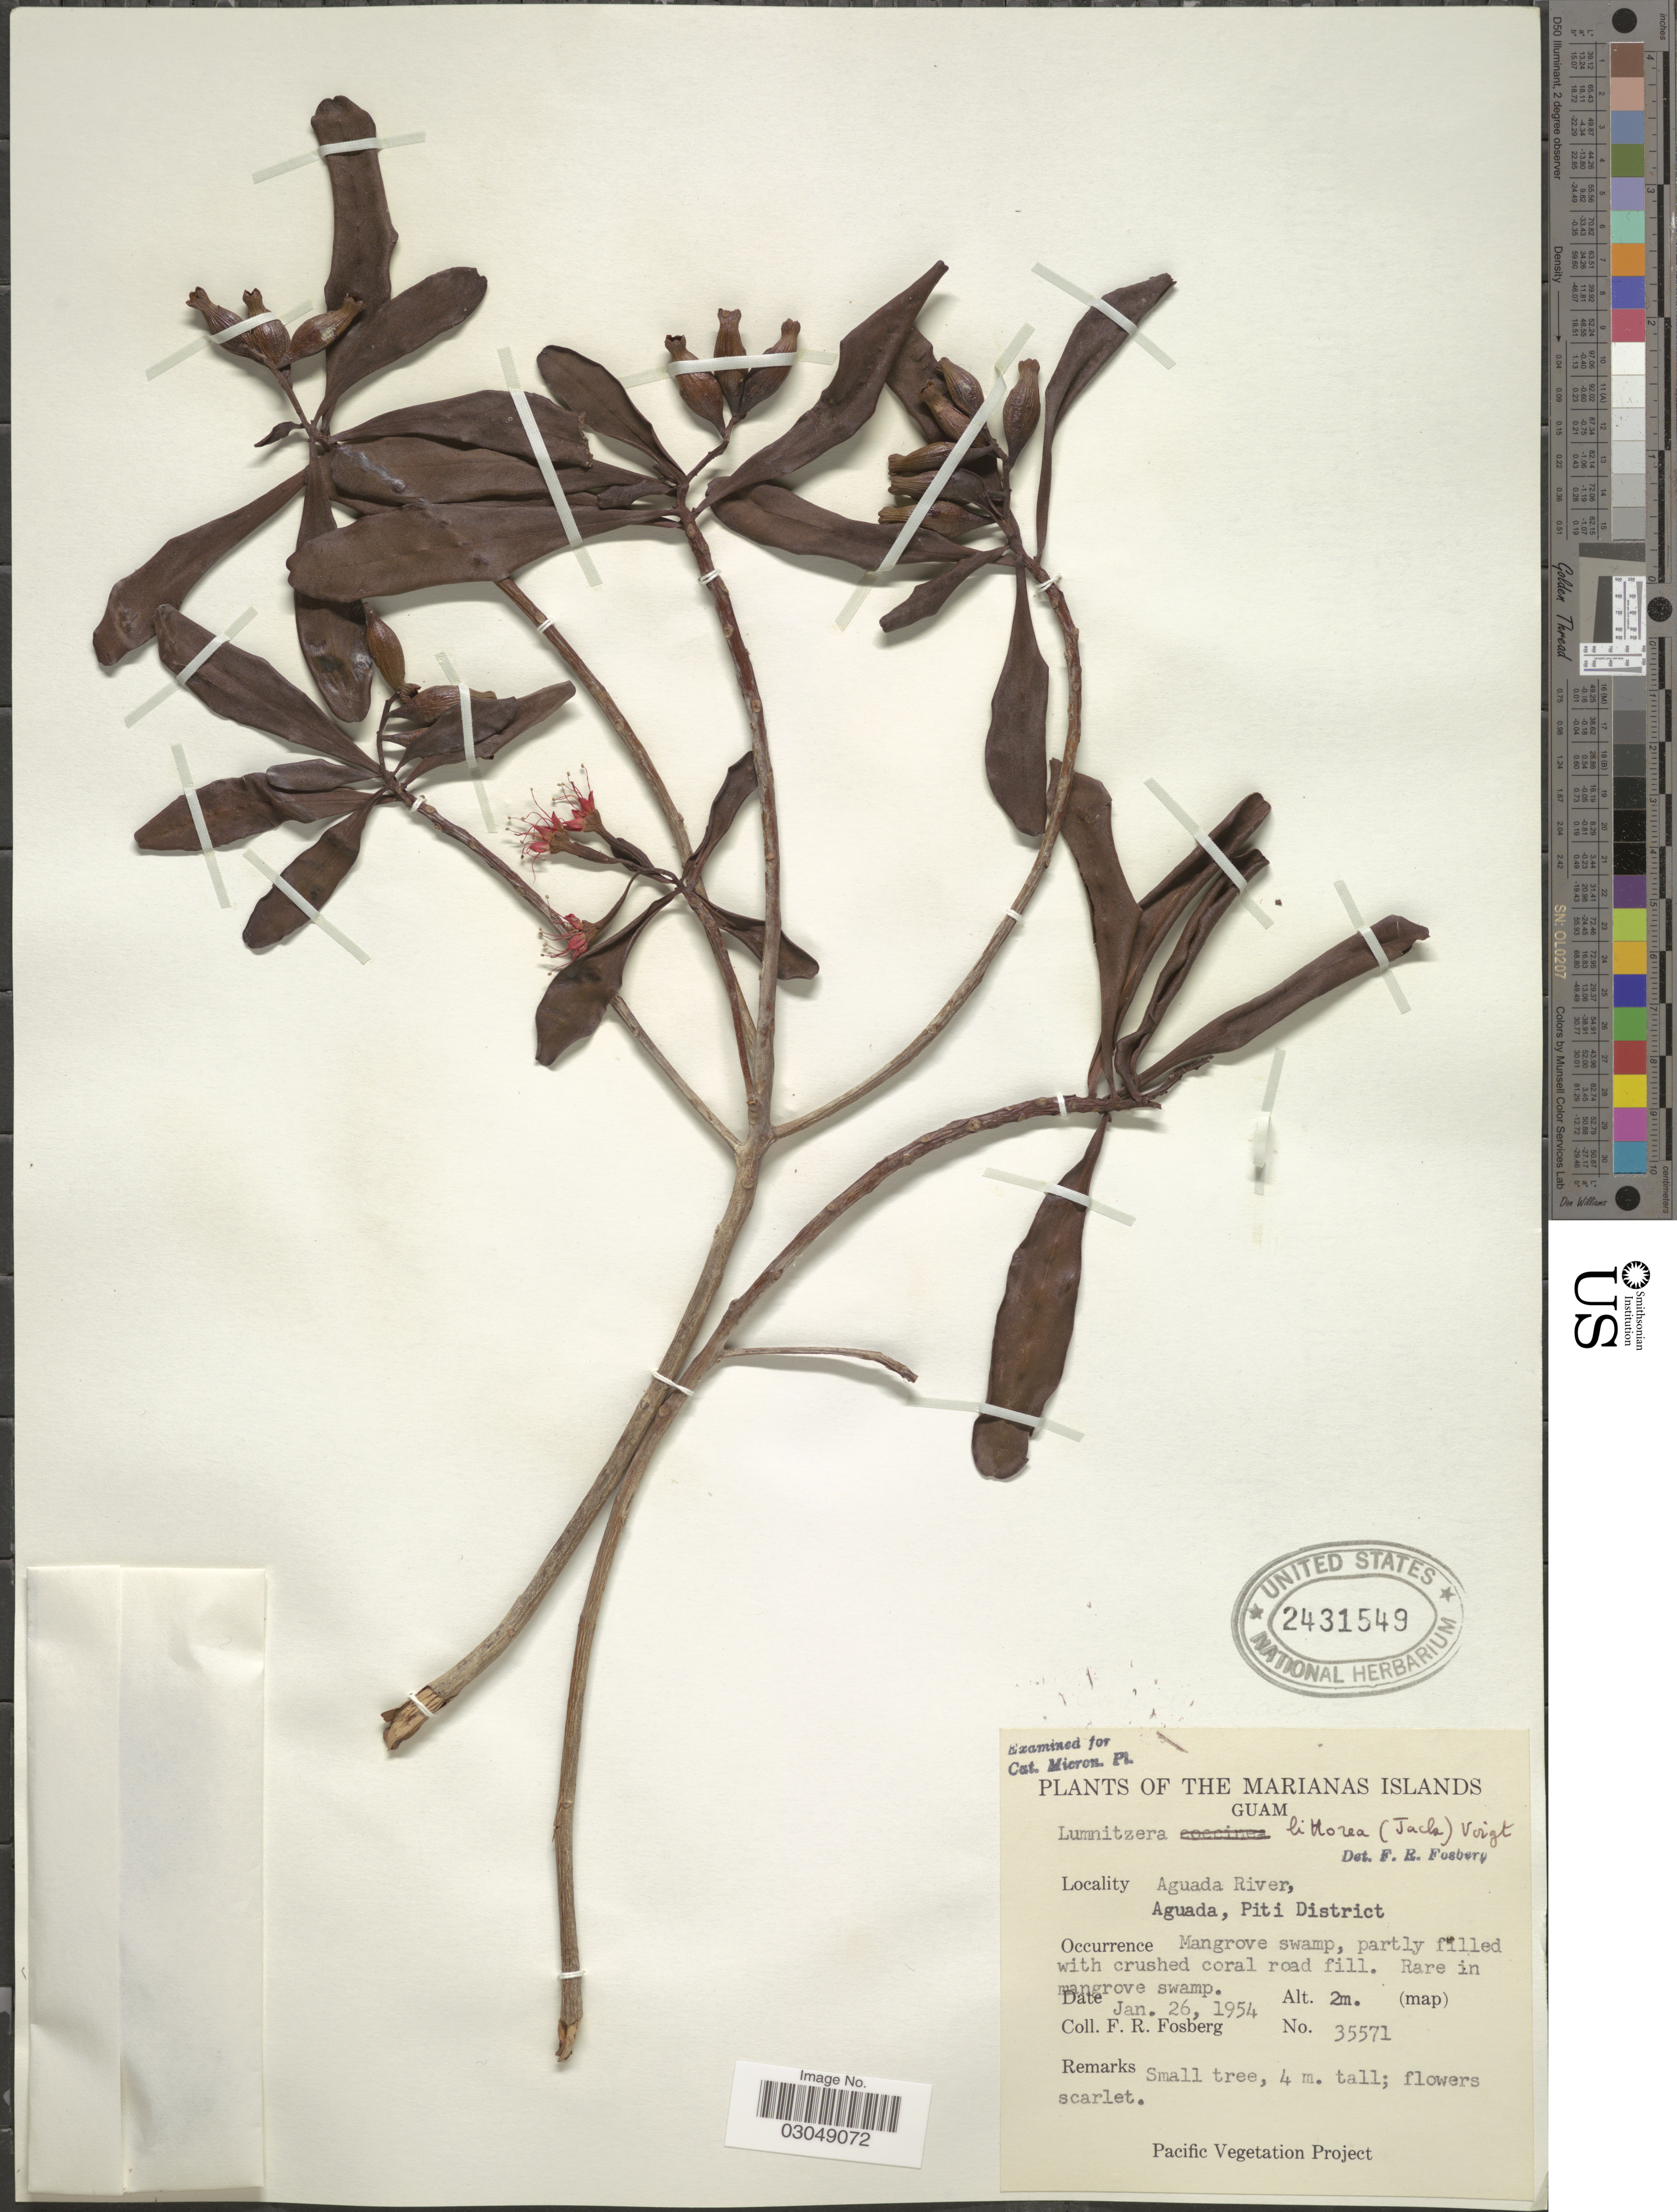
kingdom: Plantae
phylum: Tracheophyta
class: Magnoliopsida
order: Myrtales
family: Combretaceae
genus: Lumnitzera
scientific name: Lumnitzera littorea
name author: (Jack) Voight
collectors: F. R. Fosberg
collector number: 35571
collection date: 1954-01-26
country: Guam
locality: Marianas Islands. Aguada River, Aguada, Piti District.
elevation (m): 2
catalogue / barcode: US 2431549